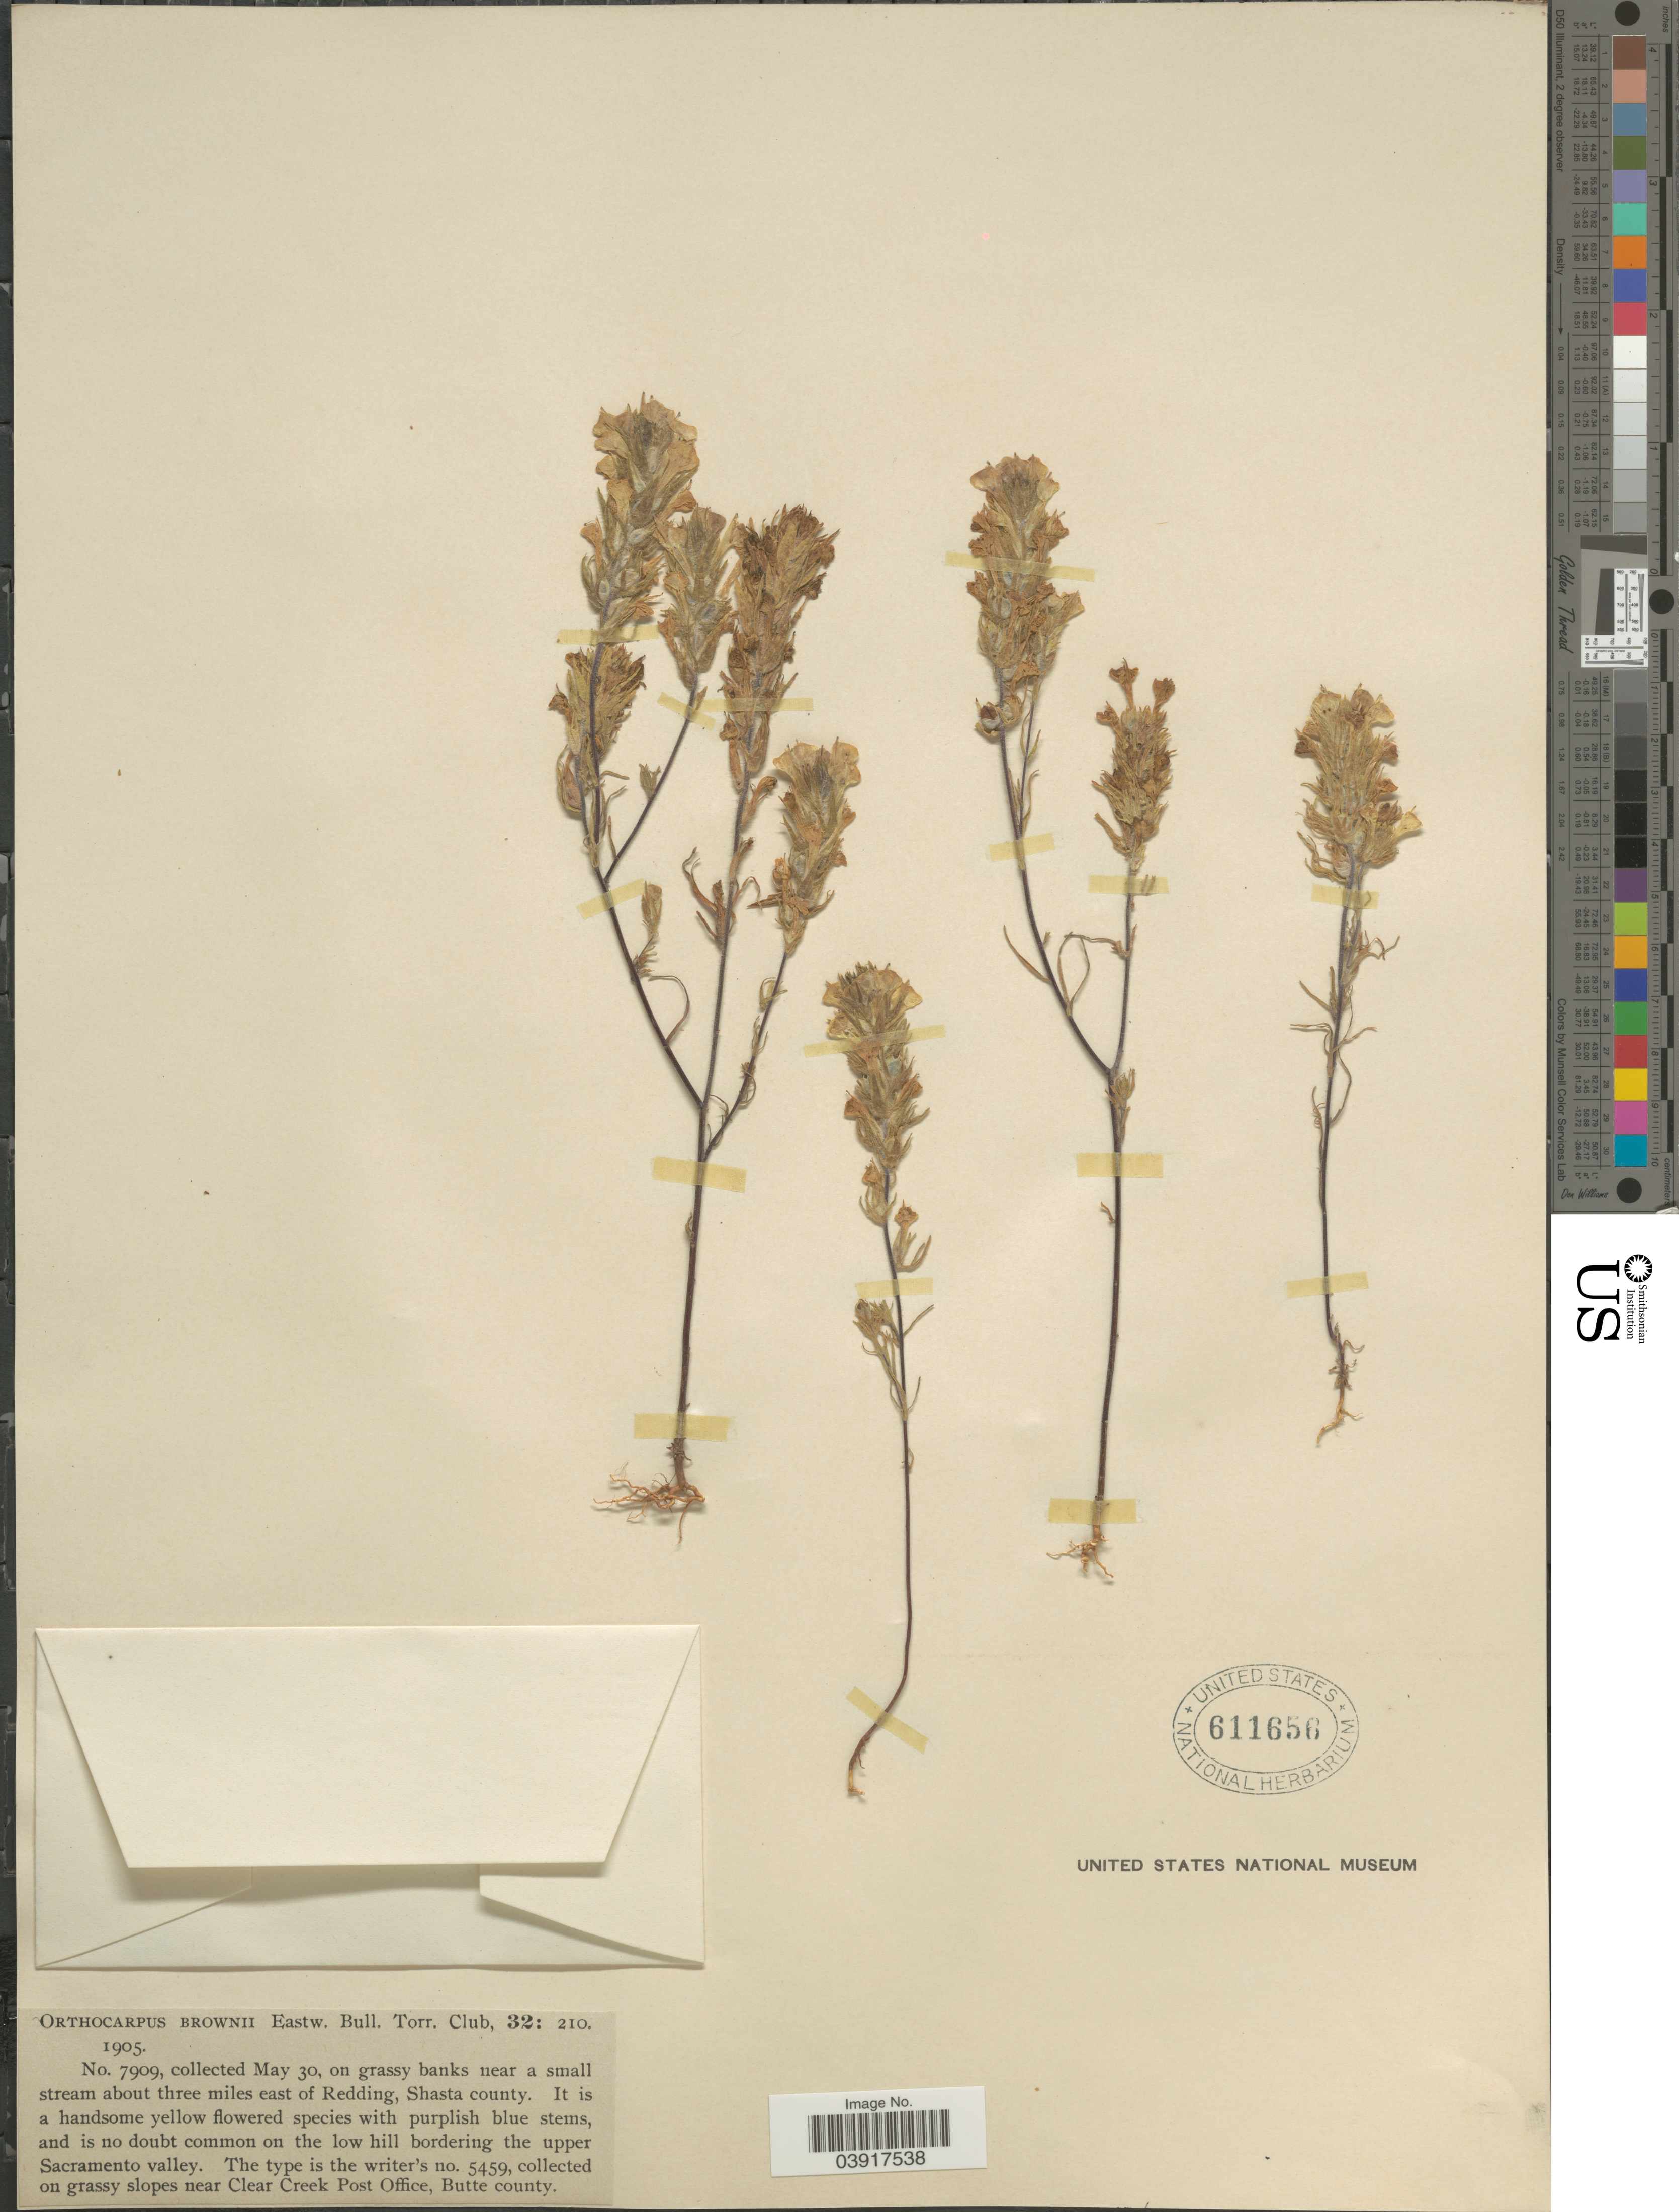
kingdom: Plantae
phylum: Tracheophyta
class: Magnoliopsida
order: Lamiales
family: Orobanchaceae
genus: Orthocarpus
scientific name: Orthocarpus lacerus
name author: Benth.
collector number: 7909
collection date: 1905-05-30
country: United States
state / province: California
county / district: Butte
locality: On grassy banks near a small stream about three miles east of Redding, Shasta county. On grassy slopes near Clear Creek Post Office, Butte County.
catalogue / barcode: US 611656